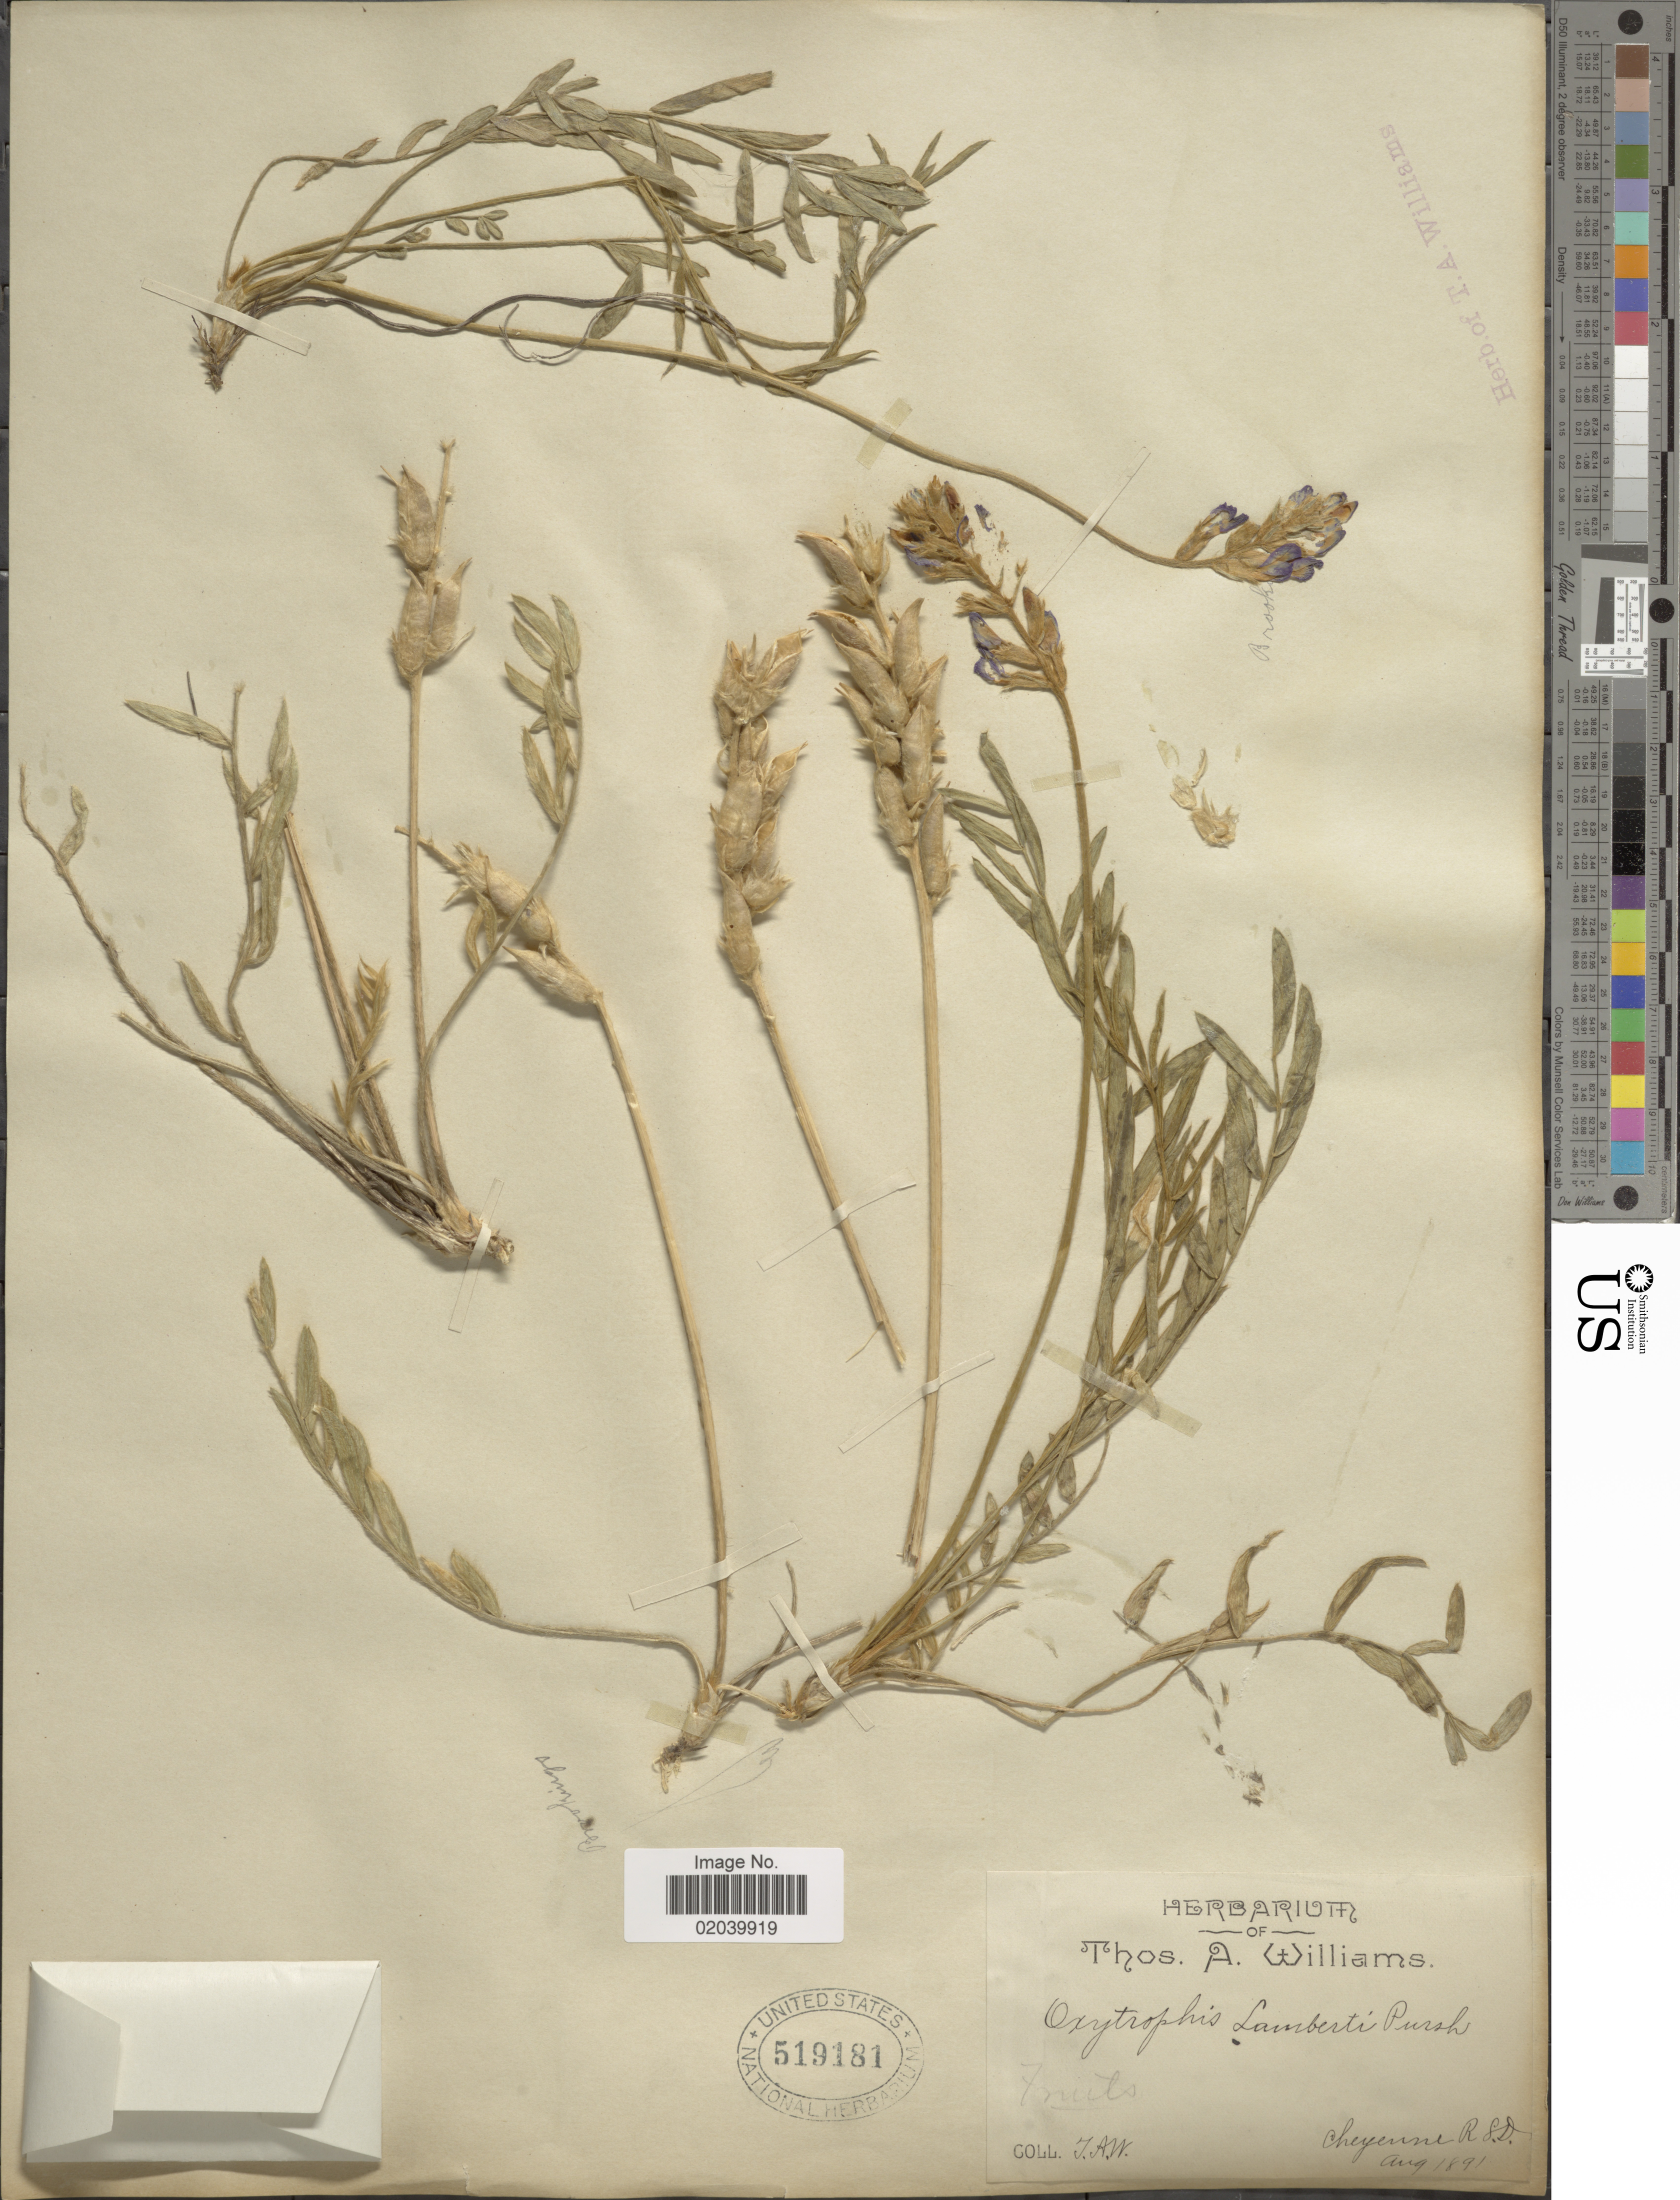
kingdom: Plantae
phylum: Tracheophyta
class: Magnoliopsida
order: Fabales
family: Fabaceae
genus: Oxytropis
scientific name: Oxytropis lambertii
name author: Pursh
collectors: T. A. Williams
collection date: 1891-08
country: United States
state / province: South Dakota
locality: Cheyenne R.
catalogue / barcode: US 519181